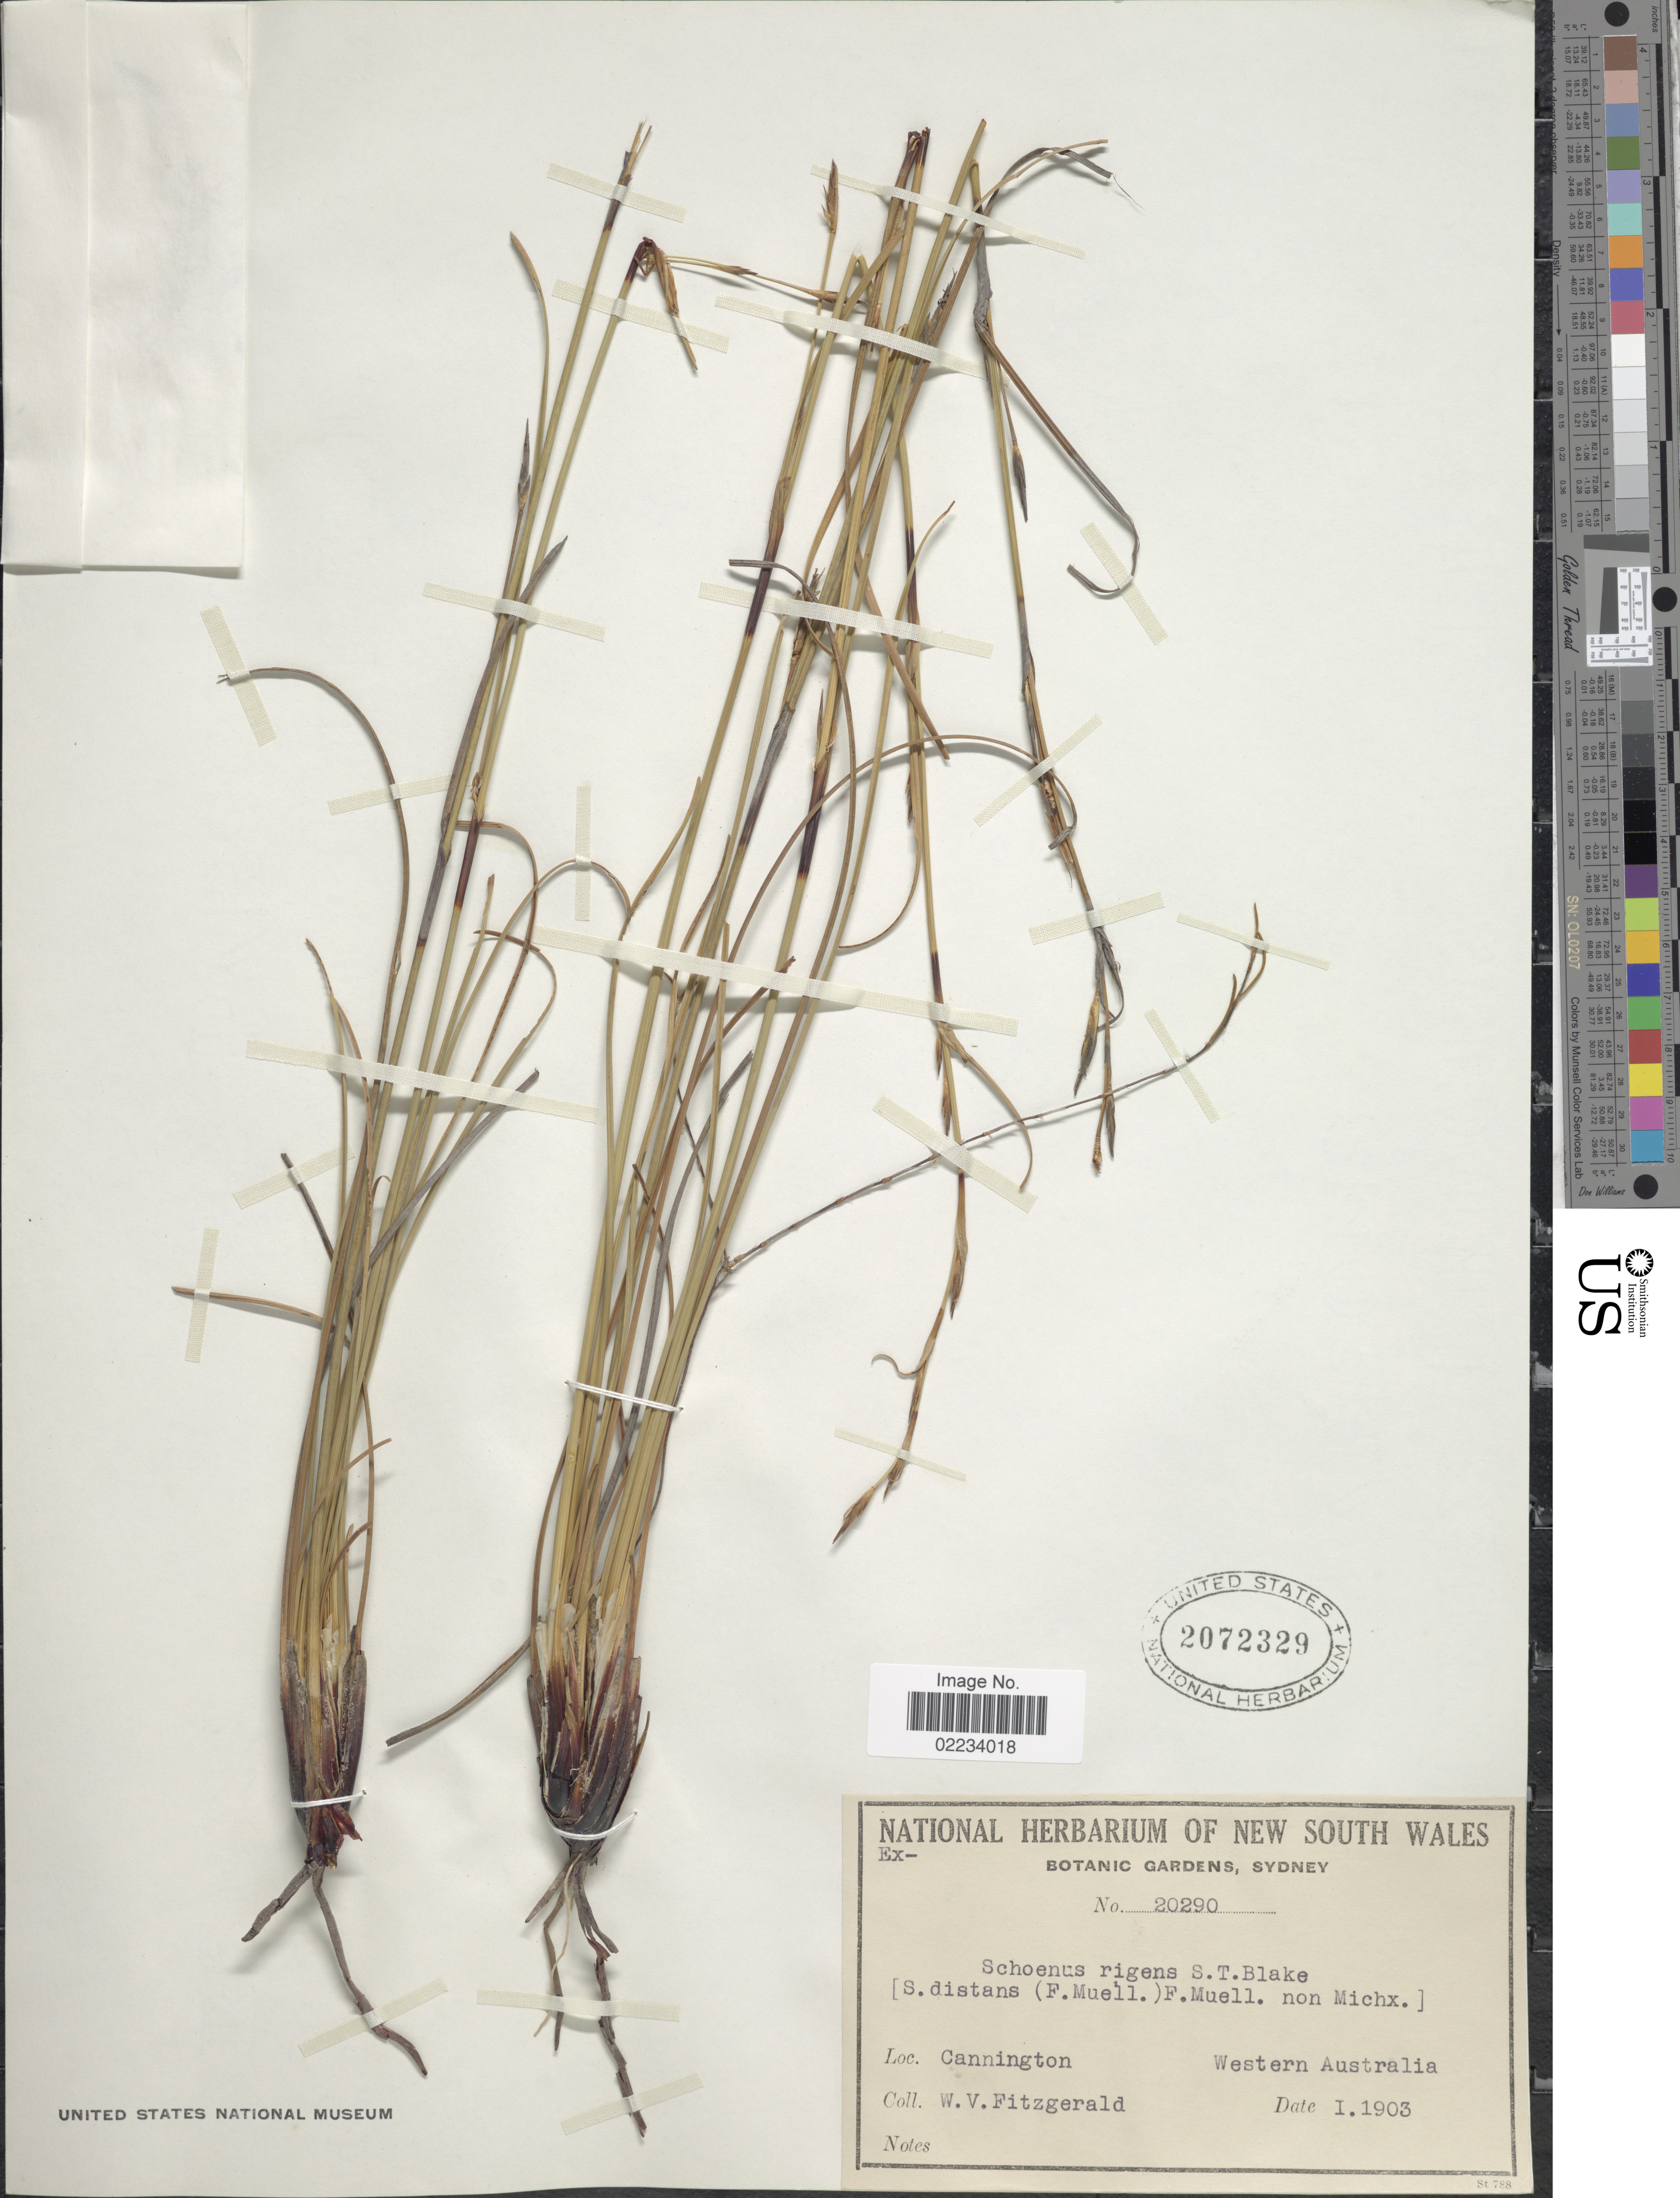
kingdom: Plantae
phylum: Tracheophyta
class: Liliopsida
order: Poales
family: Cyperaceae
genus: Schoenus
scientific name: Schoenus rigens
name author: S.T. Blake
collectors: W. Fitzgerald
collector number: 20290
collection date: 1903-01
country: Australia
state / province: Western Australia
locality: Cannington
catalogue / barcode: US 2072329